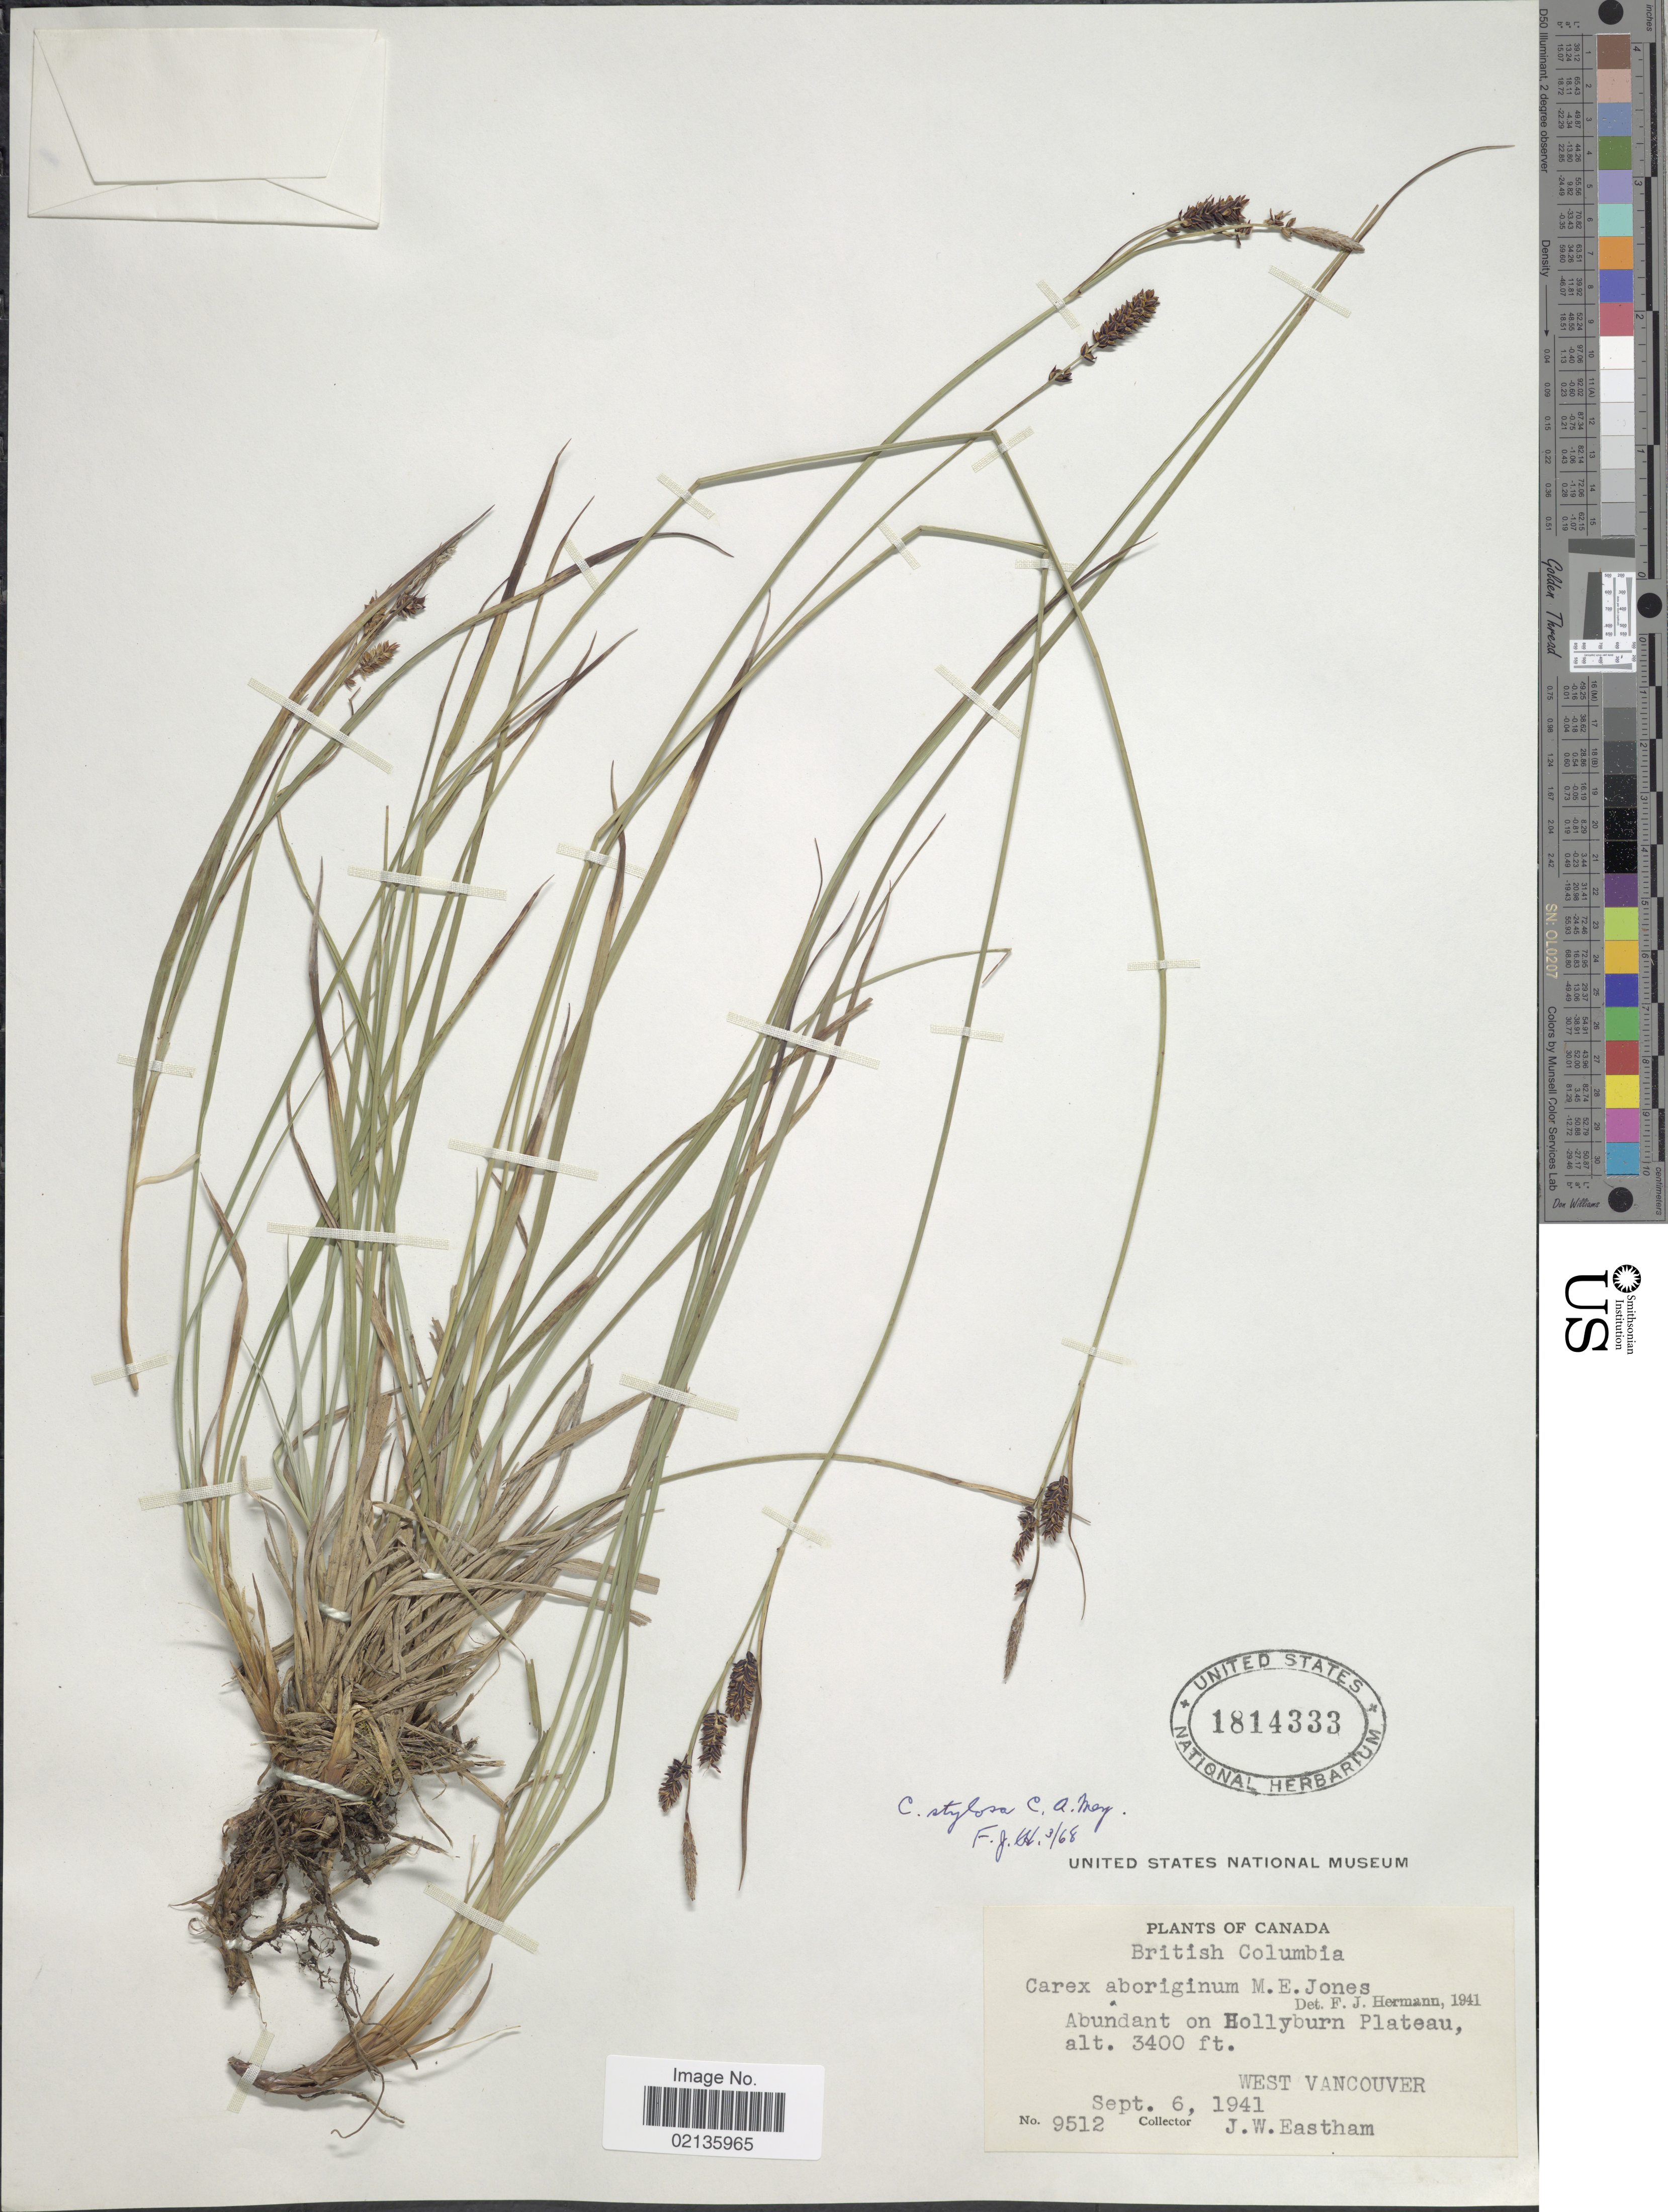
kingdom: Plantae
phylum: Tracheophyta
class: Liliopsida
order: Poales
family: Cyperaceae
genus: Carex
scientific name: Carex stylosa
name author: C.A. Mey.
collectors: J. Eastham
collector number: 9512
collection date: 1941-09-06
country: Canada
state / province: British Columbia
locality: Abundant on Hollyburn Plateau, West Vancouver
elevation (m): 1036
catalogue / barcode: US 1814333